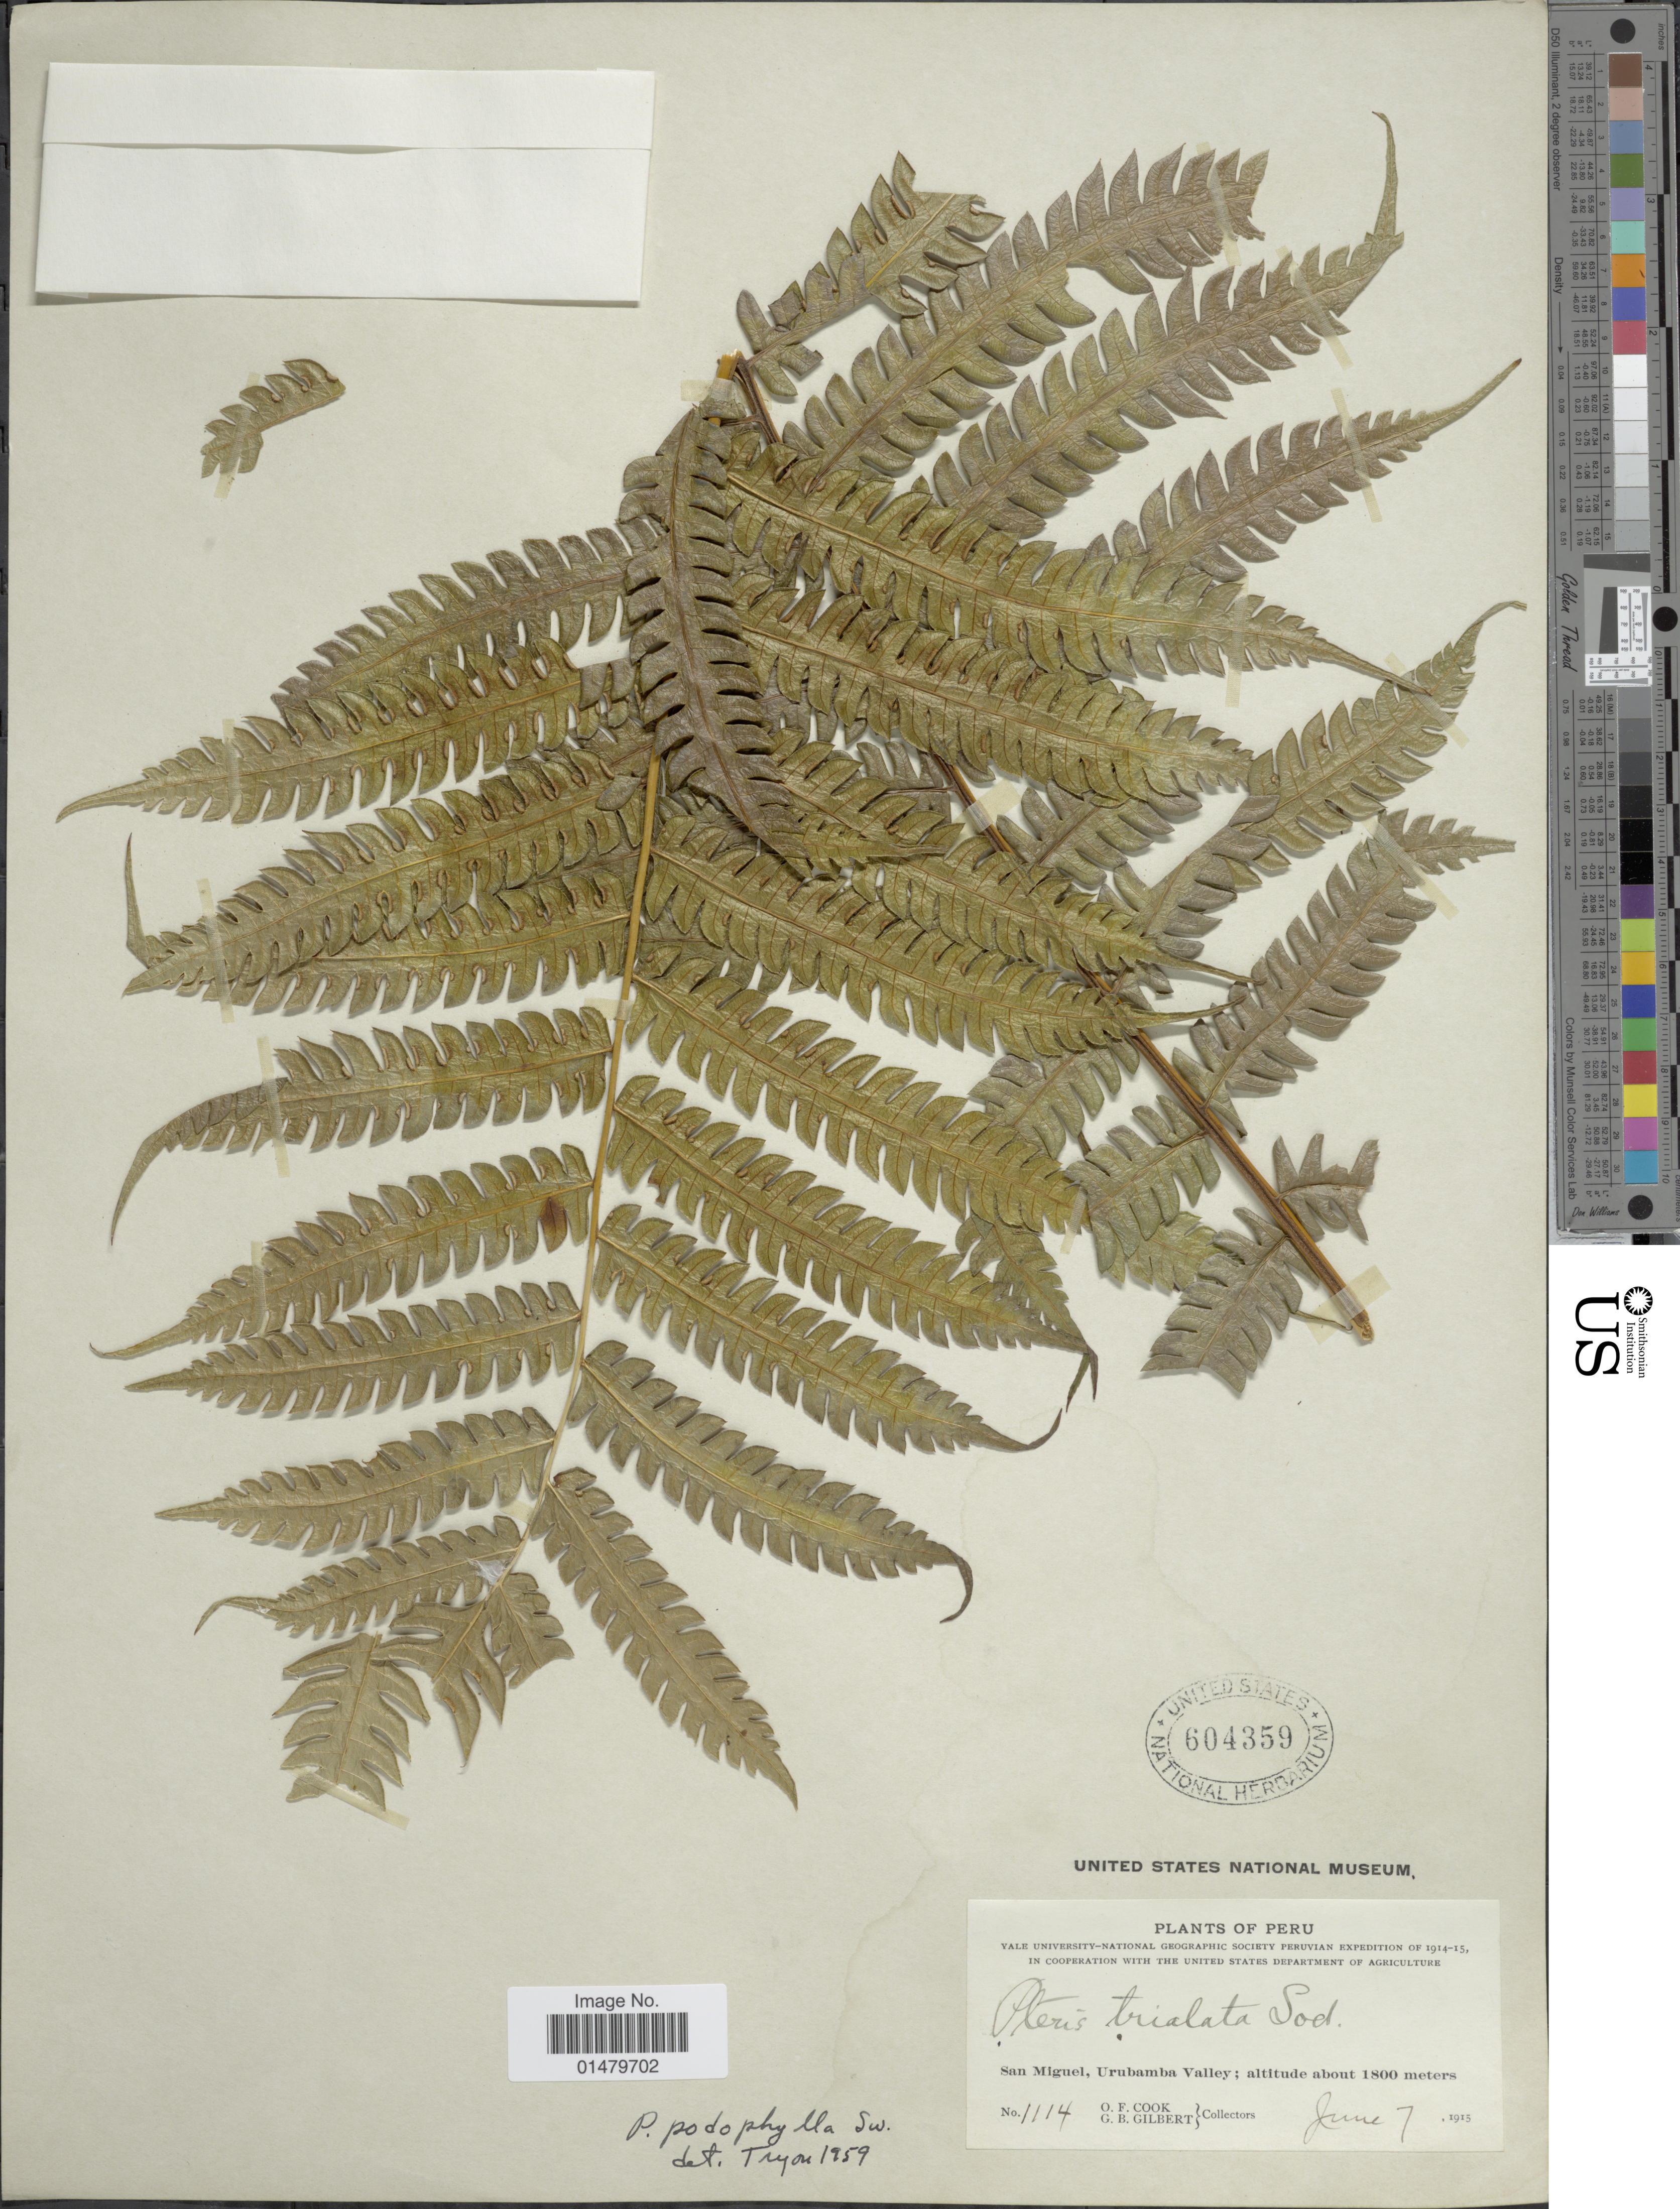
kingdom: Plantae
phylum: Tracheophyta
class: Polypodiopsida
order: Polypodiales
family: Pteridaceae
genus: Pteris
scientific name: Pteris podophylla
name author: Sw.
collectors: O. F. Cook & G. B. Gilbert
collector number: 1114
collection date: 1915-06-07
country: El Salvador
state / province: San Miguel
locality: San Miguel, Urubamba Valley.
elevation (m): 1800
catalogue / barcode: US 604359